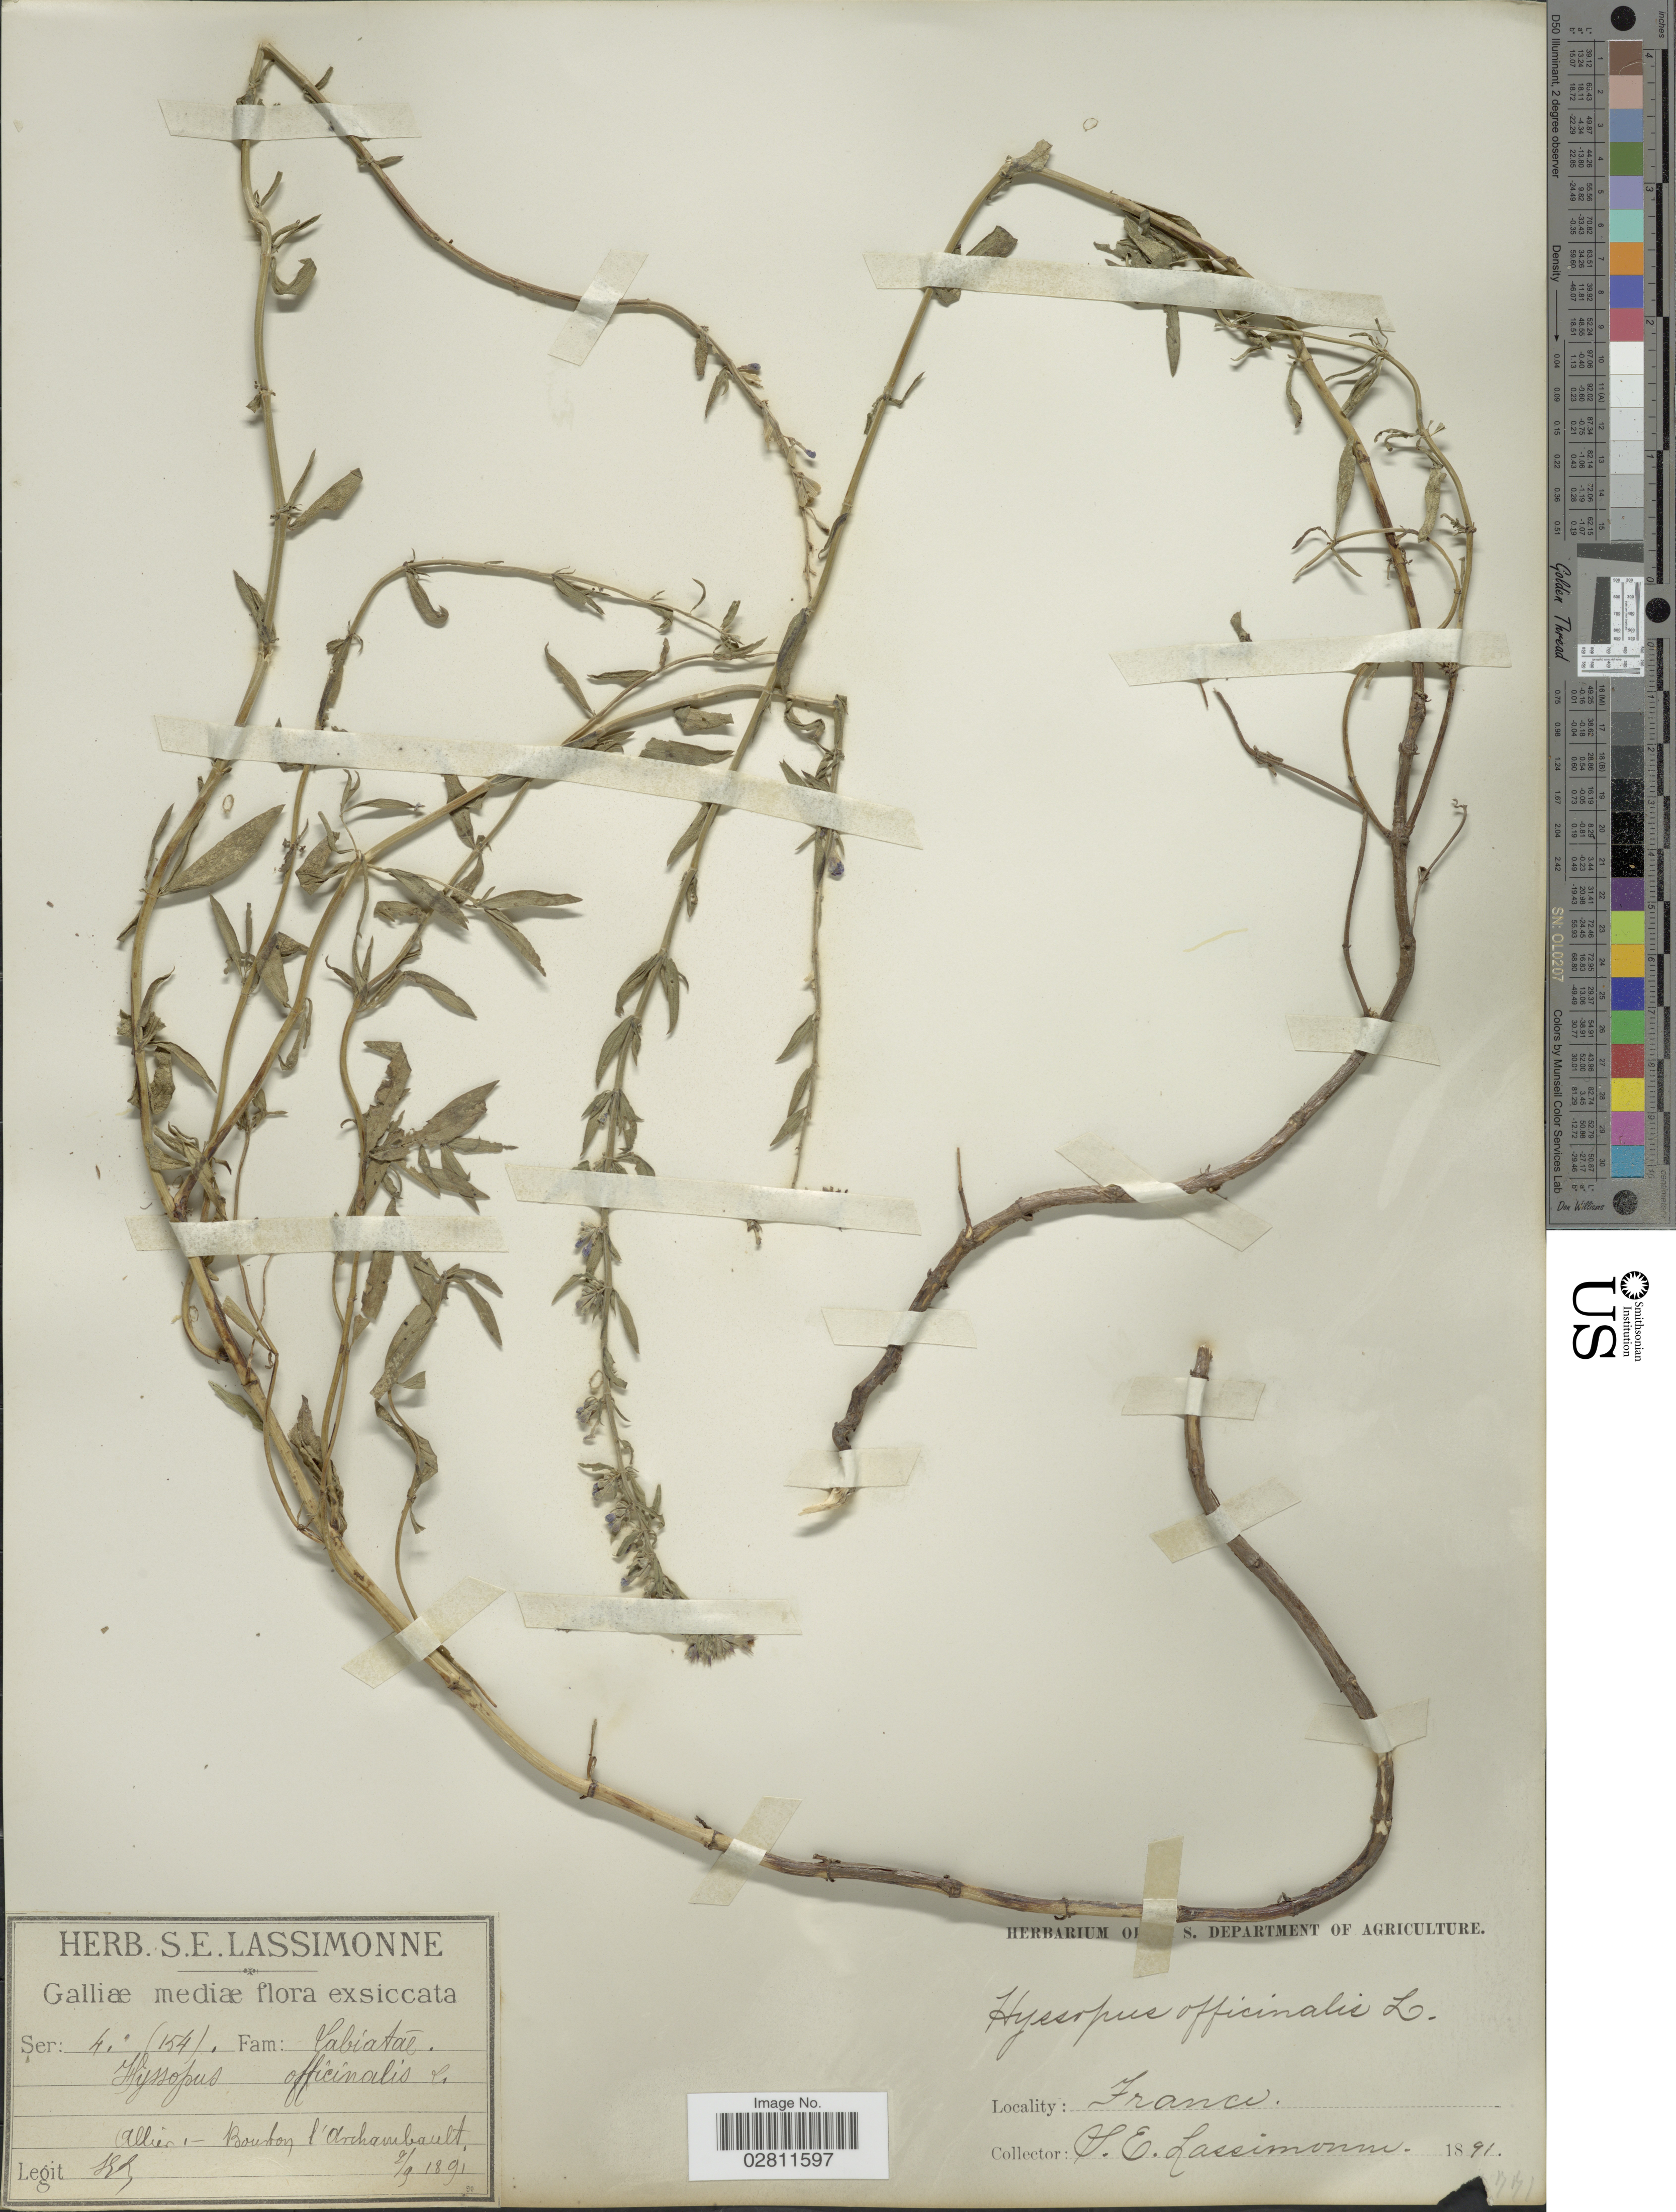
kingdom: Plantae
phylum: Tracheophyta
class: Magnoliopsida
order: Lamiales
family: Lamiaceae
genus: Hyssopus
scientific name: Hyssopus officinalis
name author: L.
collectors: S. Lassimonne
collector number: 154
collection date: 1891-09-02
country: France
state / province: Auvergne-Rhône-Alpes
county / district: Allier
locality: Galliæ mediæ [Central France]. Allier - Bourbon l'Archambault.